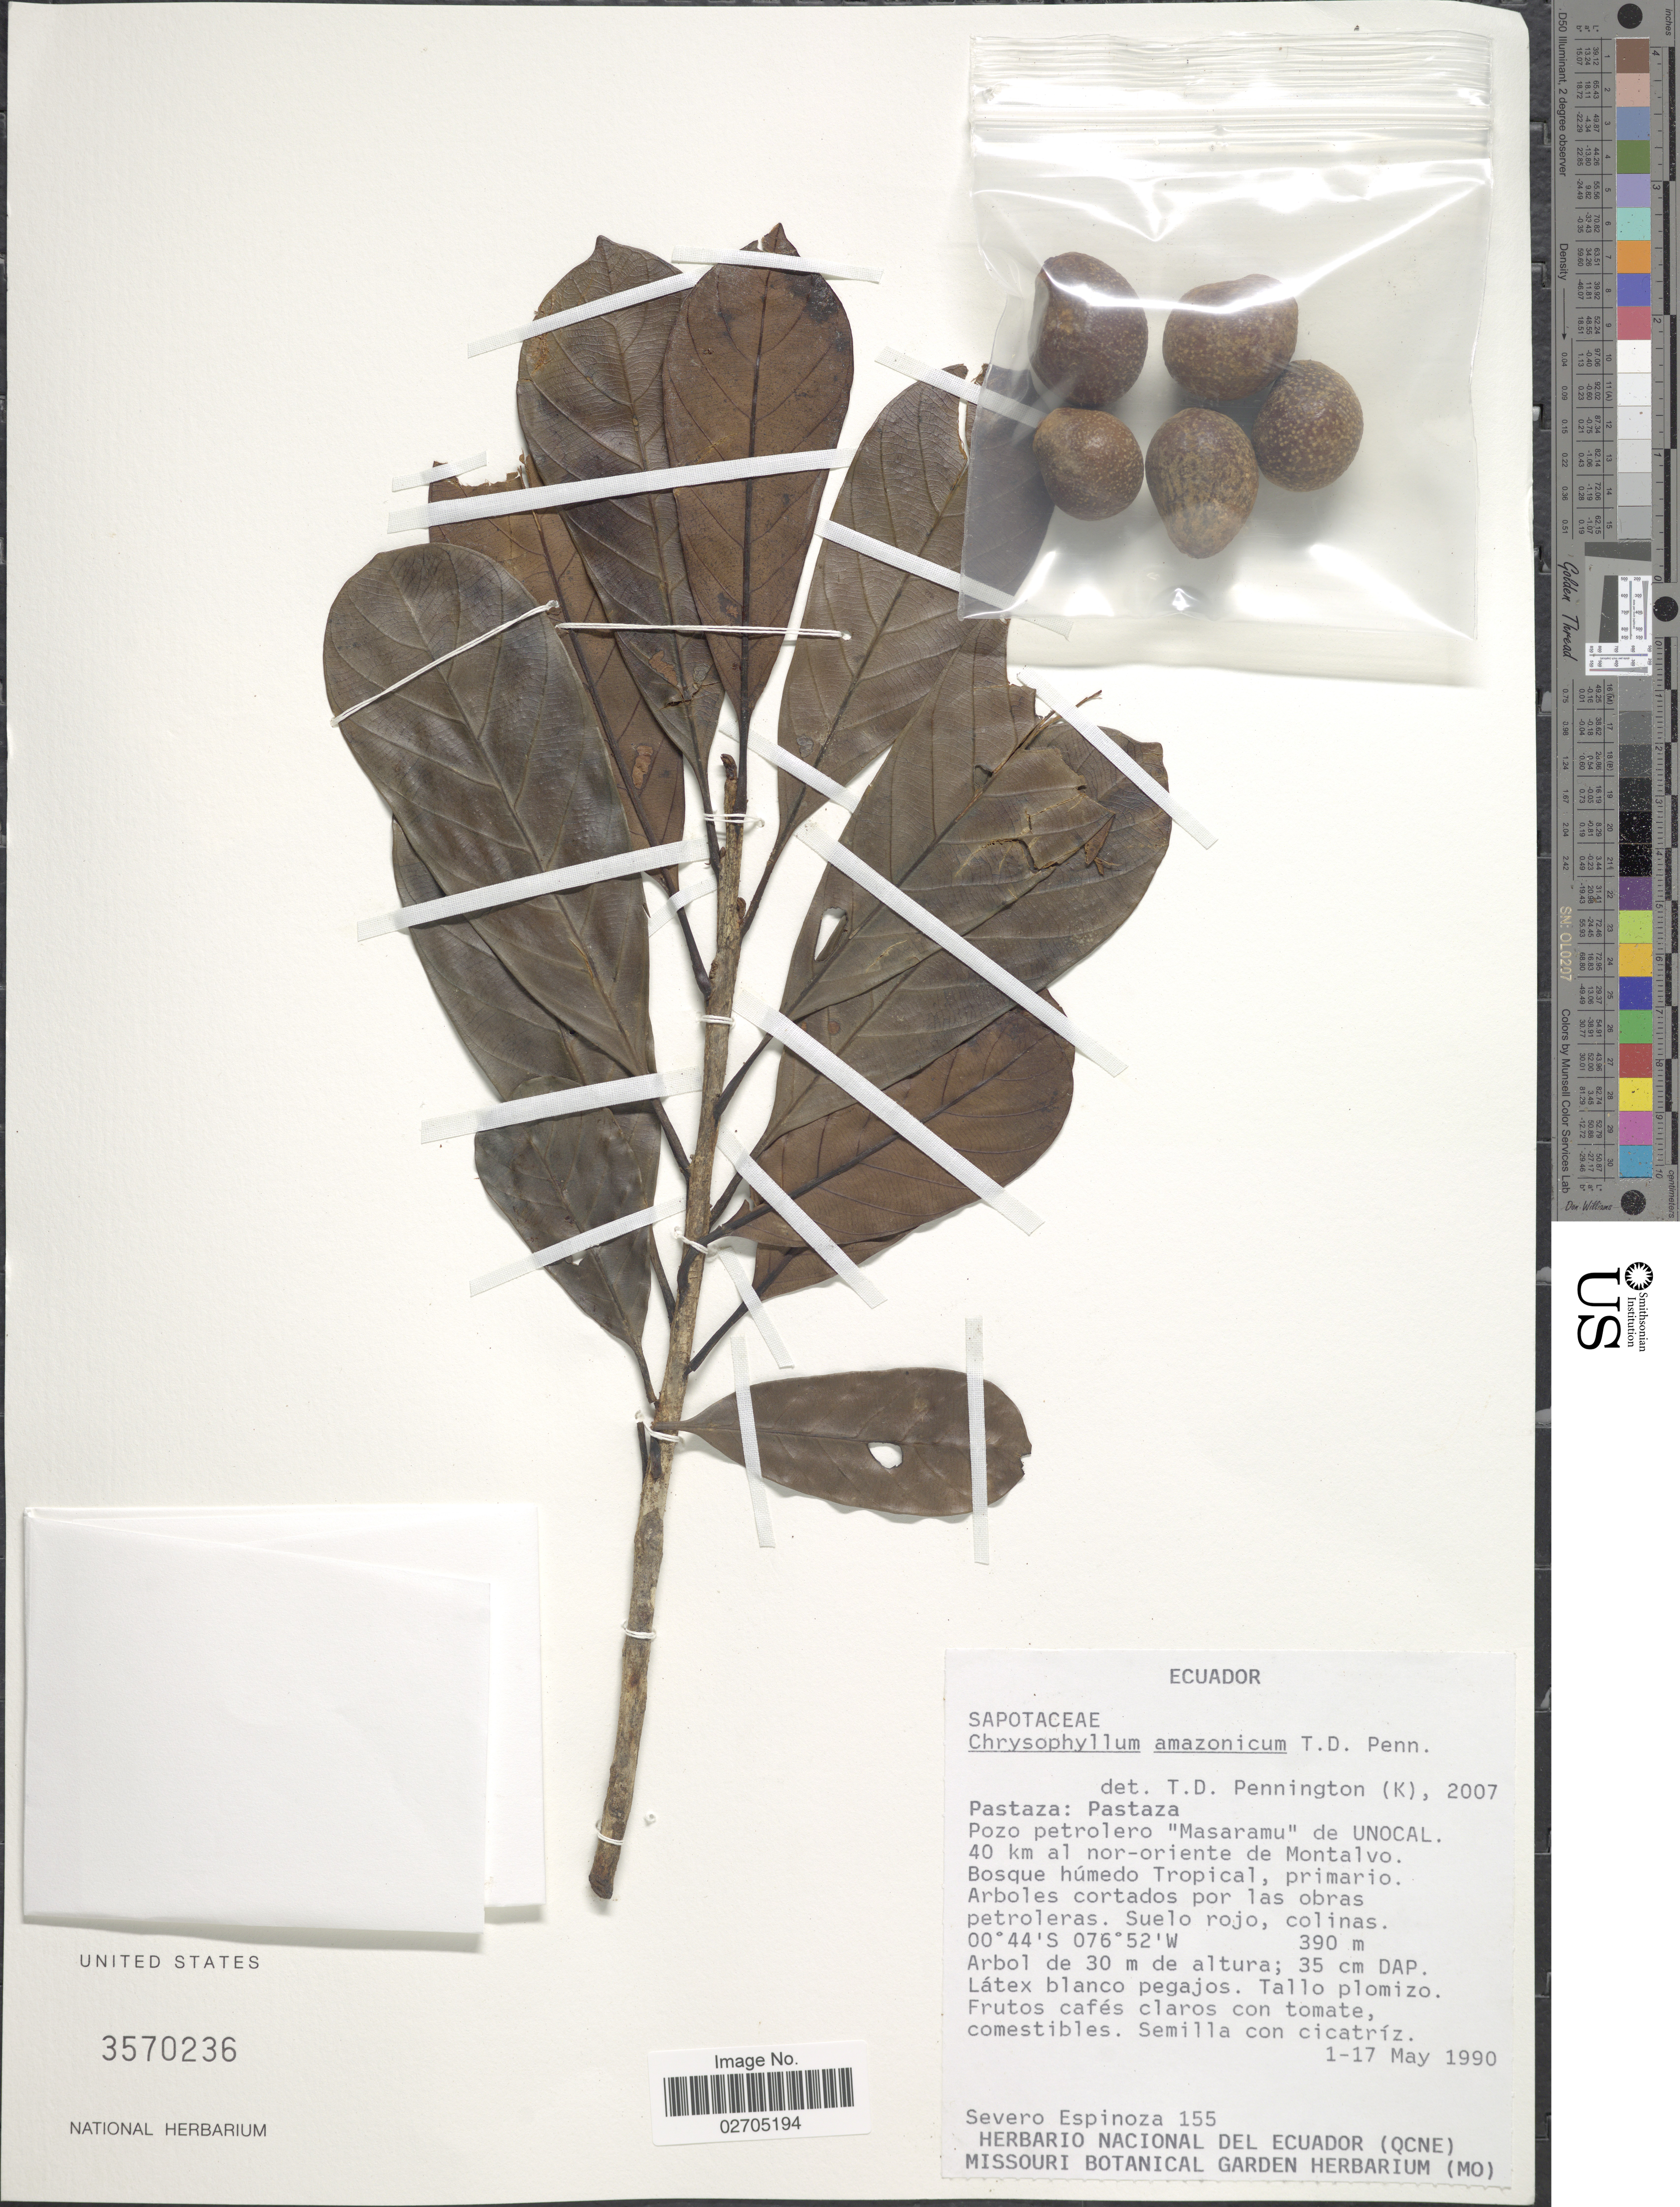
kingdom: Plantae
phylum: Tracheophyta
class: Magnoliopsida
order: Ericales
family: Sapotaceae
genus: Chrysophyllum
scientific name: Chrysophyllum amazonicum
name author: T.D. Penn.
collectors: S. Espinoza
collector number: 155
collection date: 1990-05-01/1990-05-17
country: Ecuador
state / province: Pastaza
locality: Pastaza, Pozo petrolero "Masaramu" de Unocal, 40 km al nor-oriente de Montalco, Bosque humedo Tropical, primario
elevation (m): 390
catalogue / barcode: US 3570236